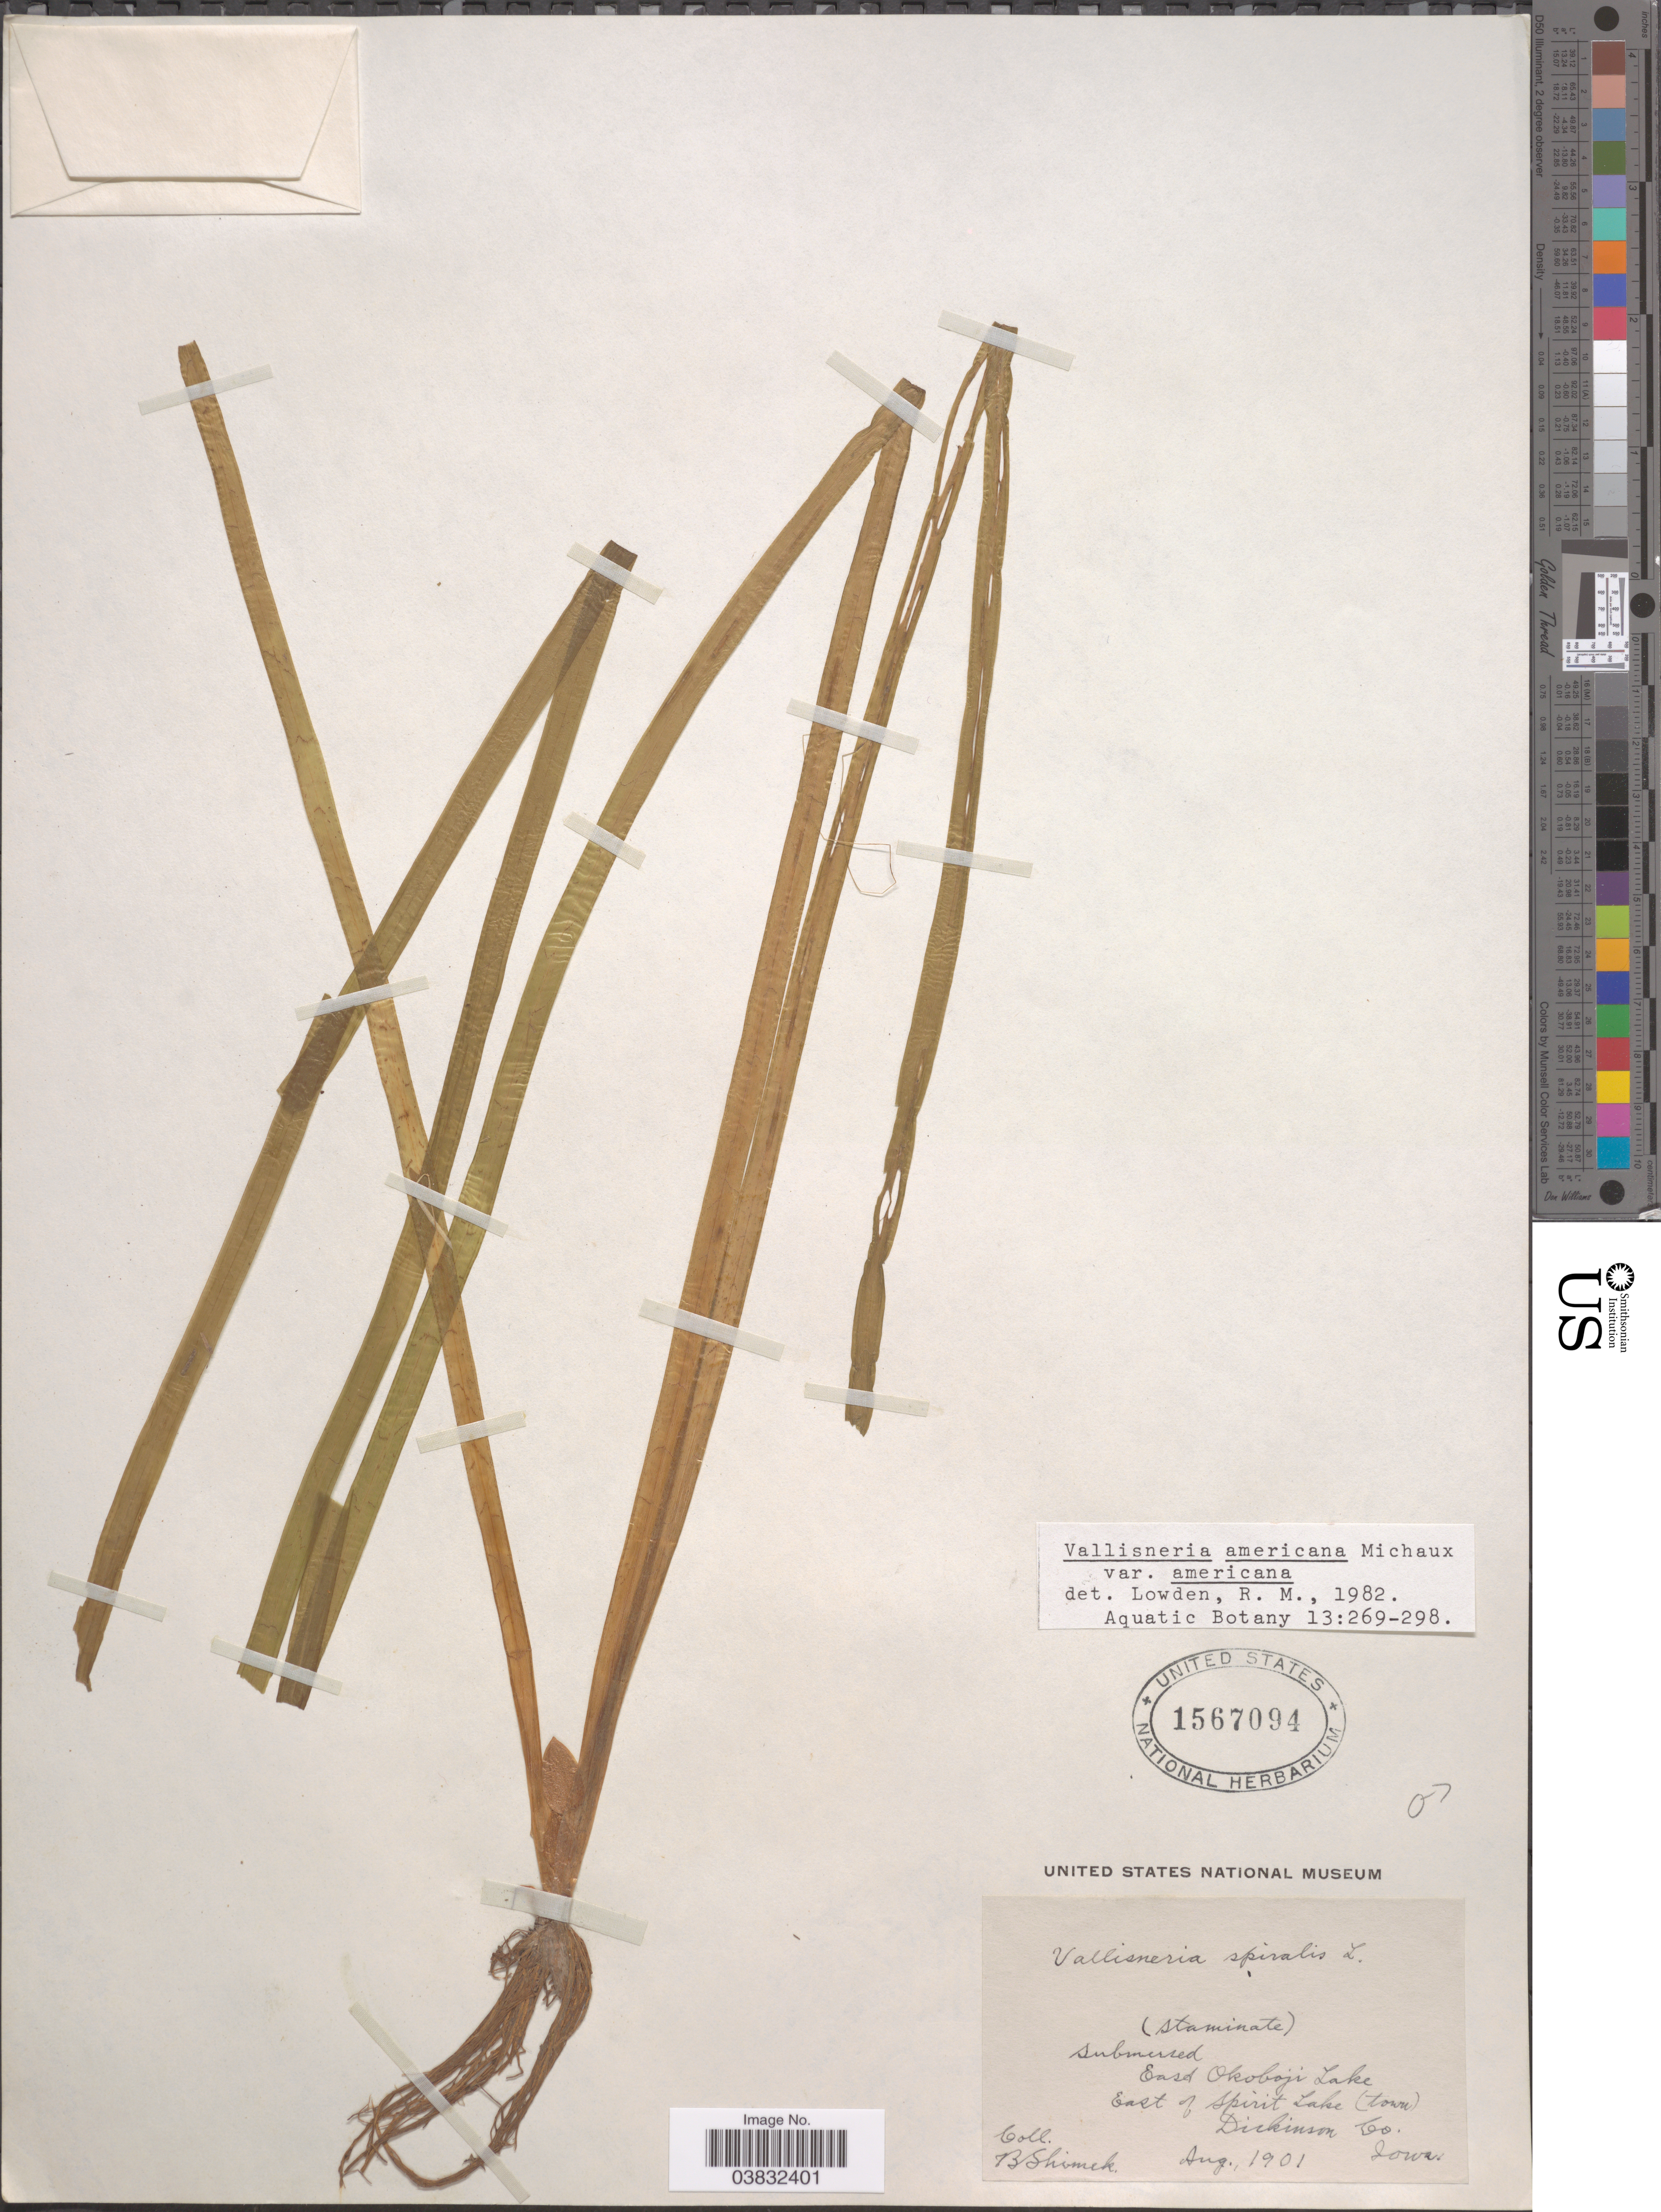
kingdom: Plantae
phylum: Tracheophyta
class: Liliopsida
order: Alismatales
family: Hydrocharitaceae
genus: Vallisneria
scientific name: Vallisneria americana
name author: Michx.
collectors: B. Shimek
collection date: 1901-08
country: United States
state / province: Iowa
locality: East Okoboji Lake. East of Spirit Lake (town) Dickinson Co.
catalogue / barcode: US 1567094